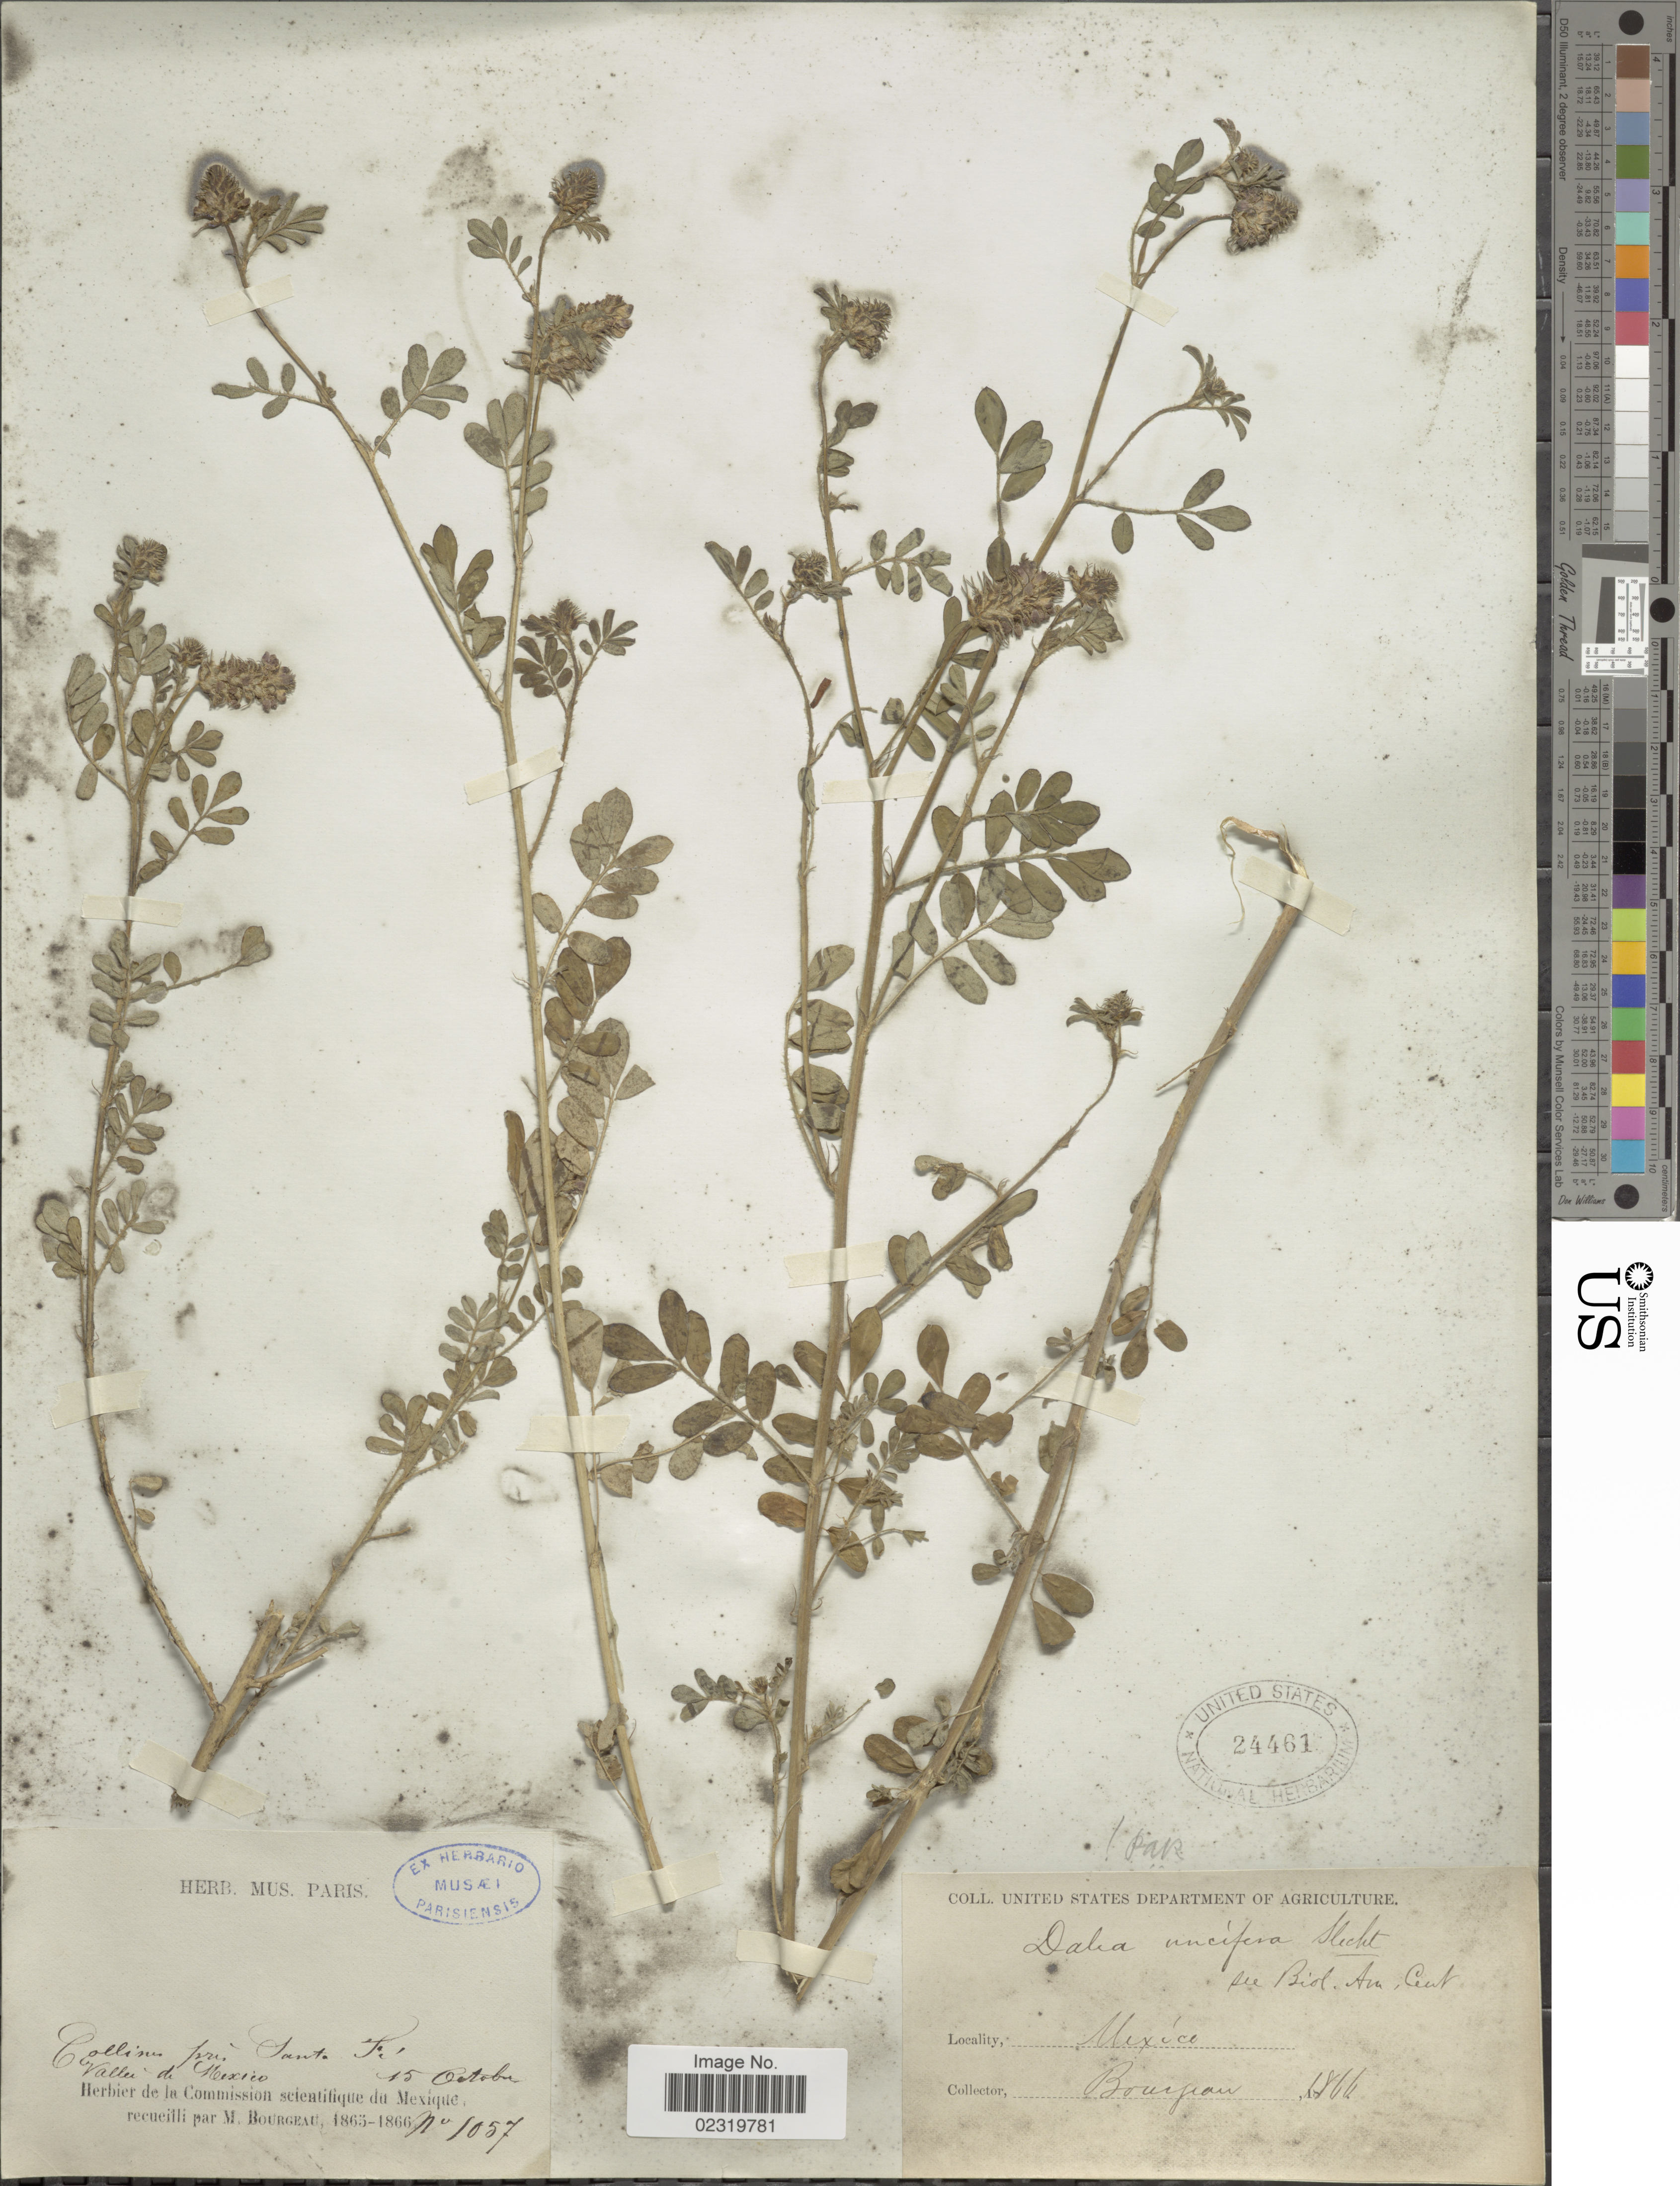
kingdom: Plantae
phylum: Tracheophyta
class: Magnoliopsida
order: Fabales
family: Fabaceae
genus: Dalea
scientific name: Dalea obovatifolia var. obovatifolia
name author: Ortega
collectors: M. Bourgeau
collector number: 1057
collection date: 1866-10-15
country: Mexico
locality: Pres Santa Fe, Valle de Mexico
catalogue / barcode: US 24461